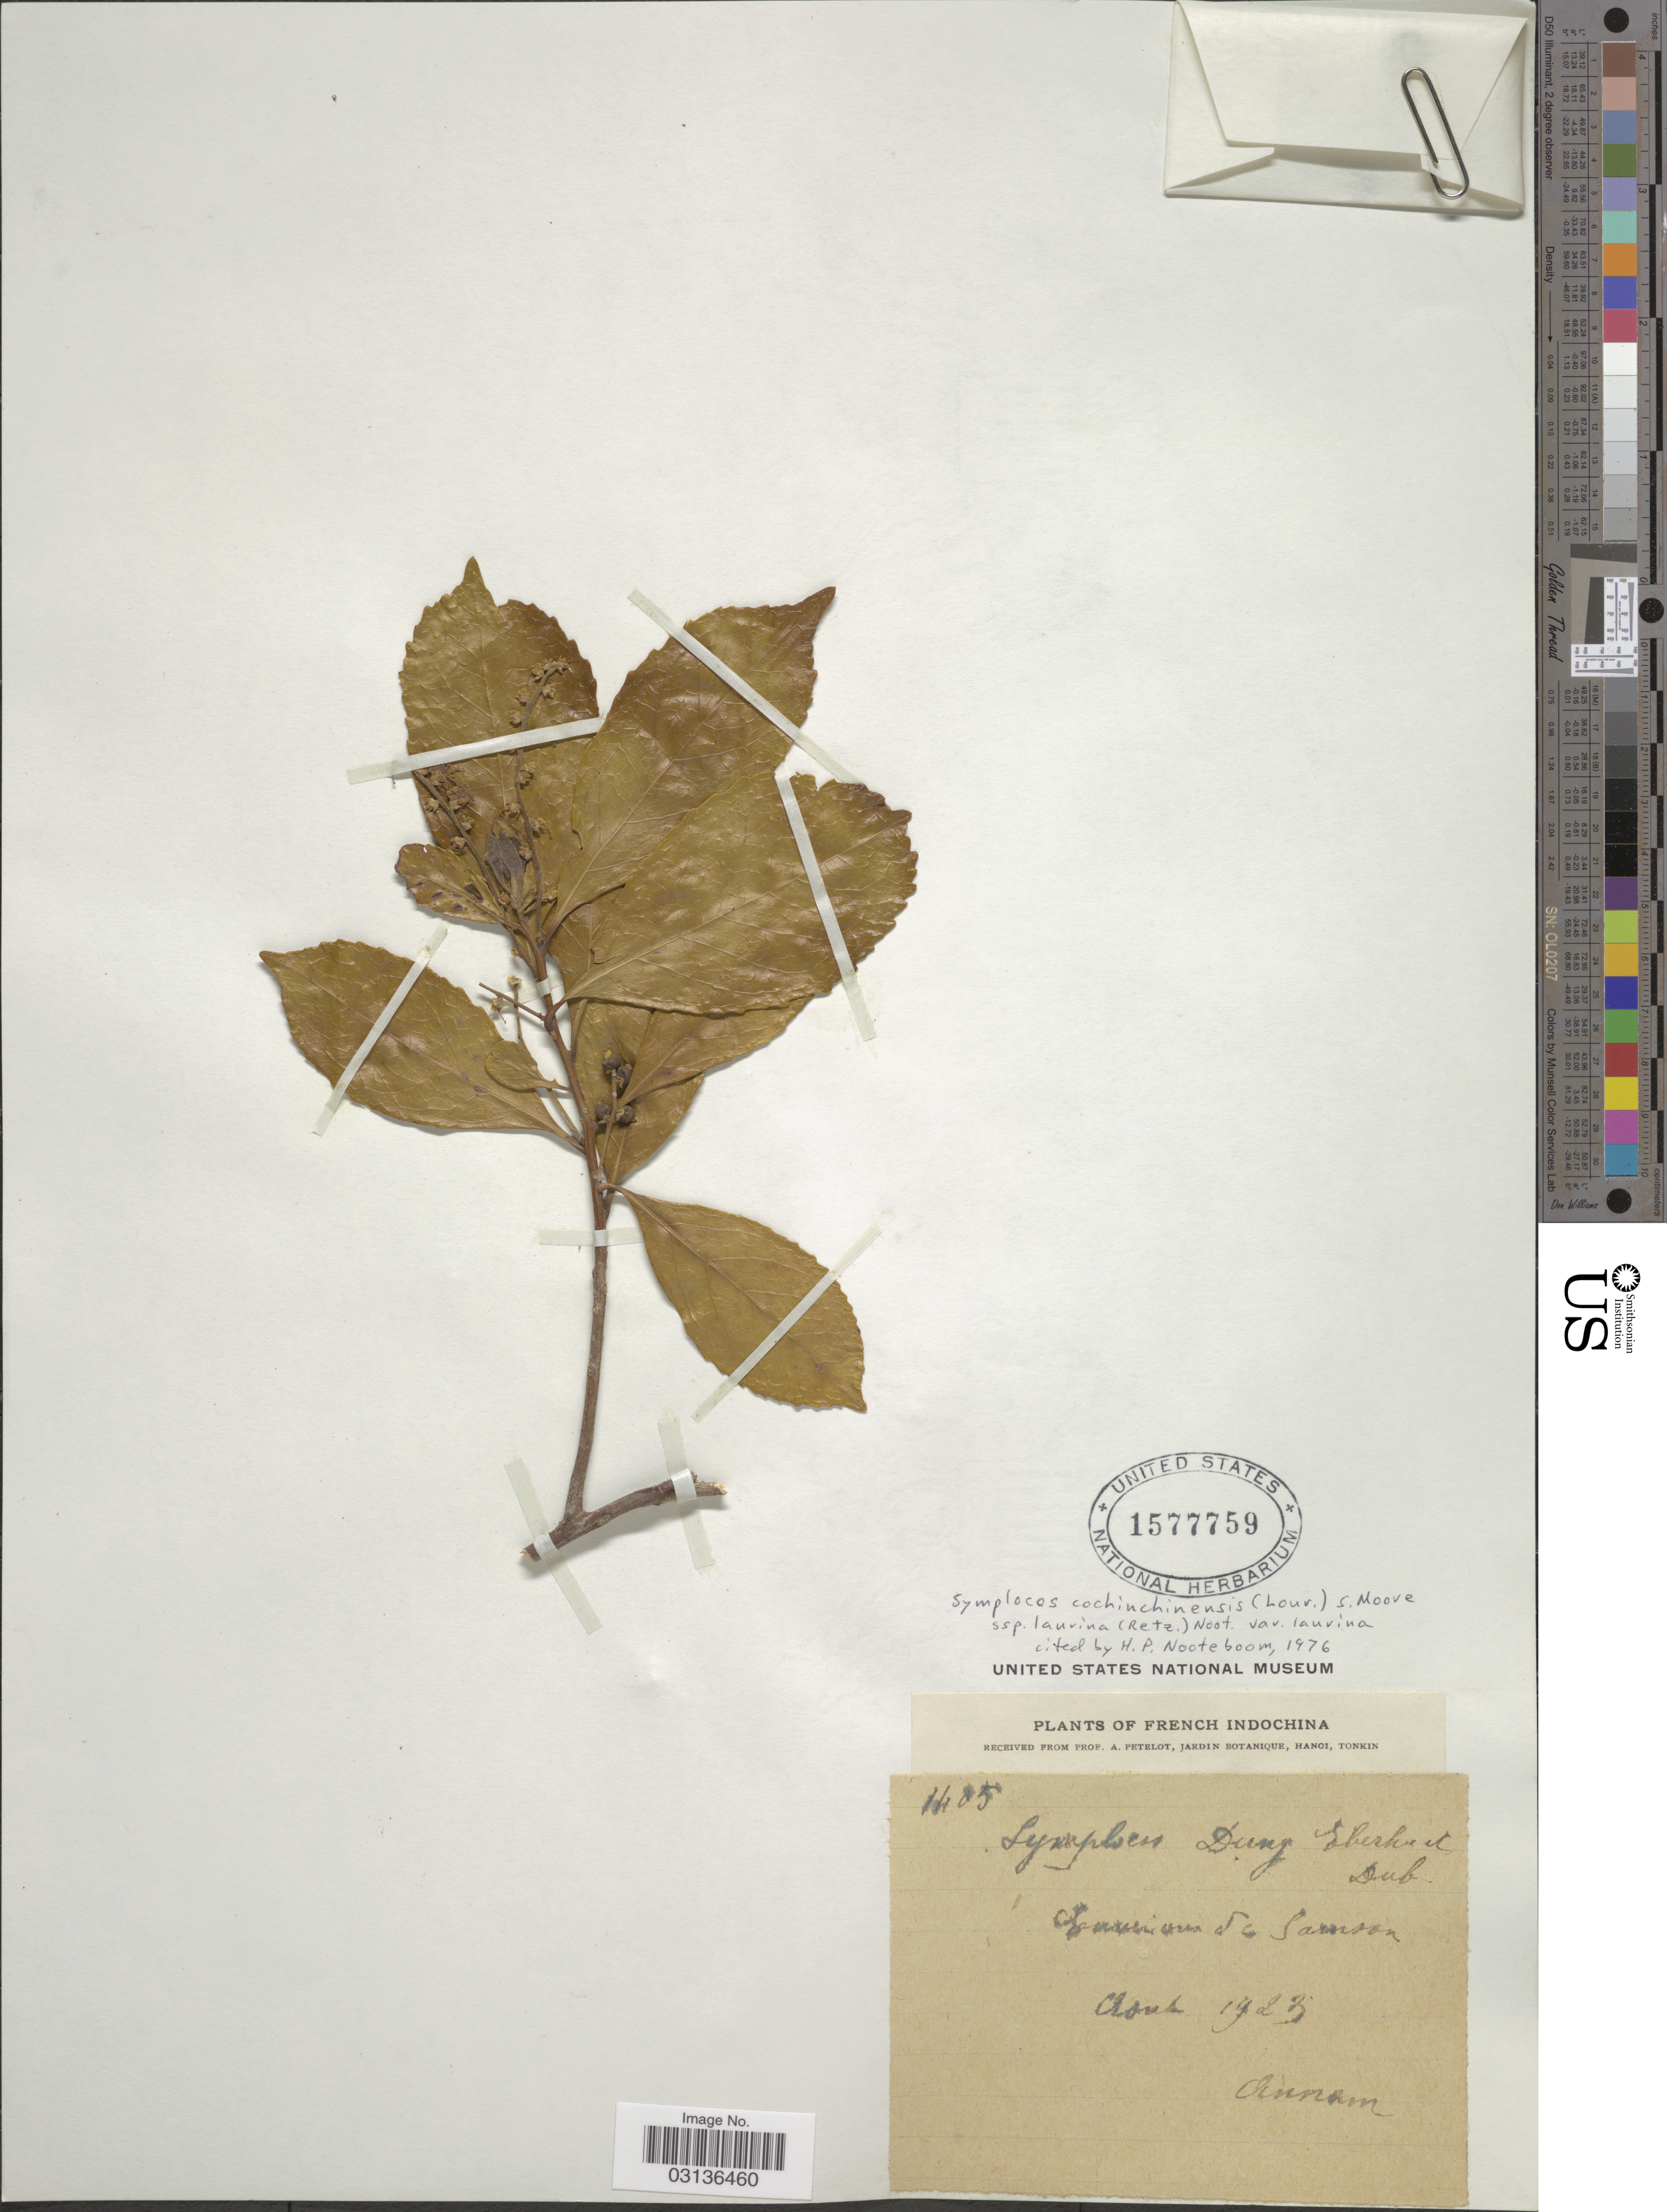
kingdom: Plantae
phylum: Tracheophyta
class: Magnoliopsida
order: Ericales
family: Symplocaceae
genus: Symplocos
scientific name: Symplocos cochinchinensis subsp. laurina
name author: (Retz.) Noot.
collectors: A. Petelot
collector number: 1405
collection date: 1923-08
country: Vietnam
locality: Environs de Samson. Annam. French Indochina.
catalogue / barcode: US 1577759